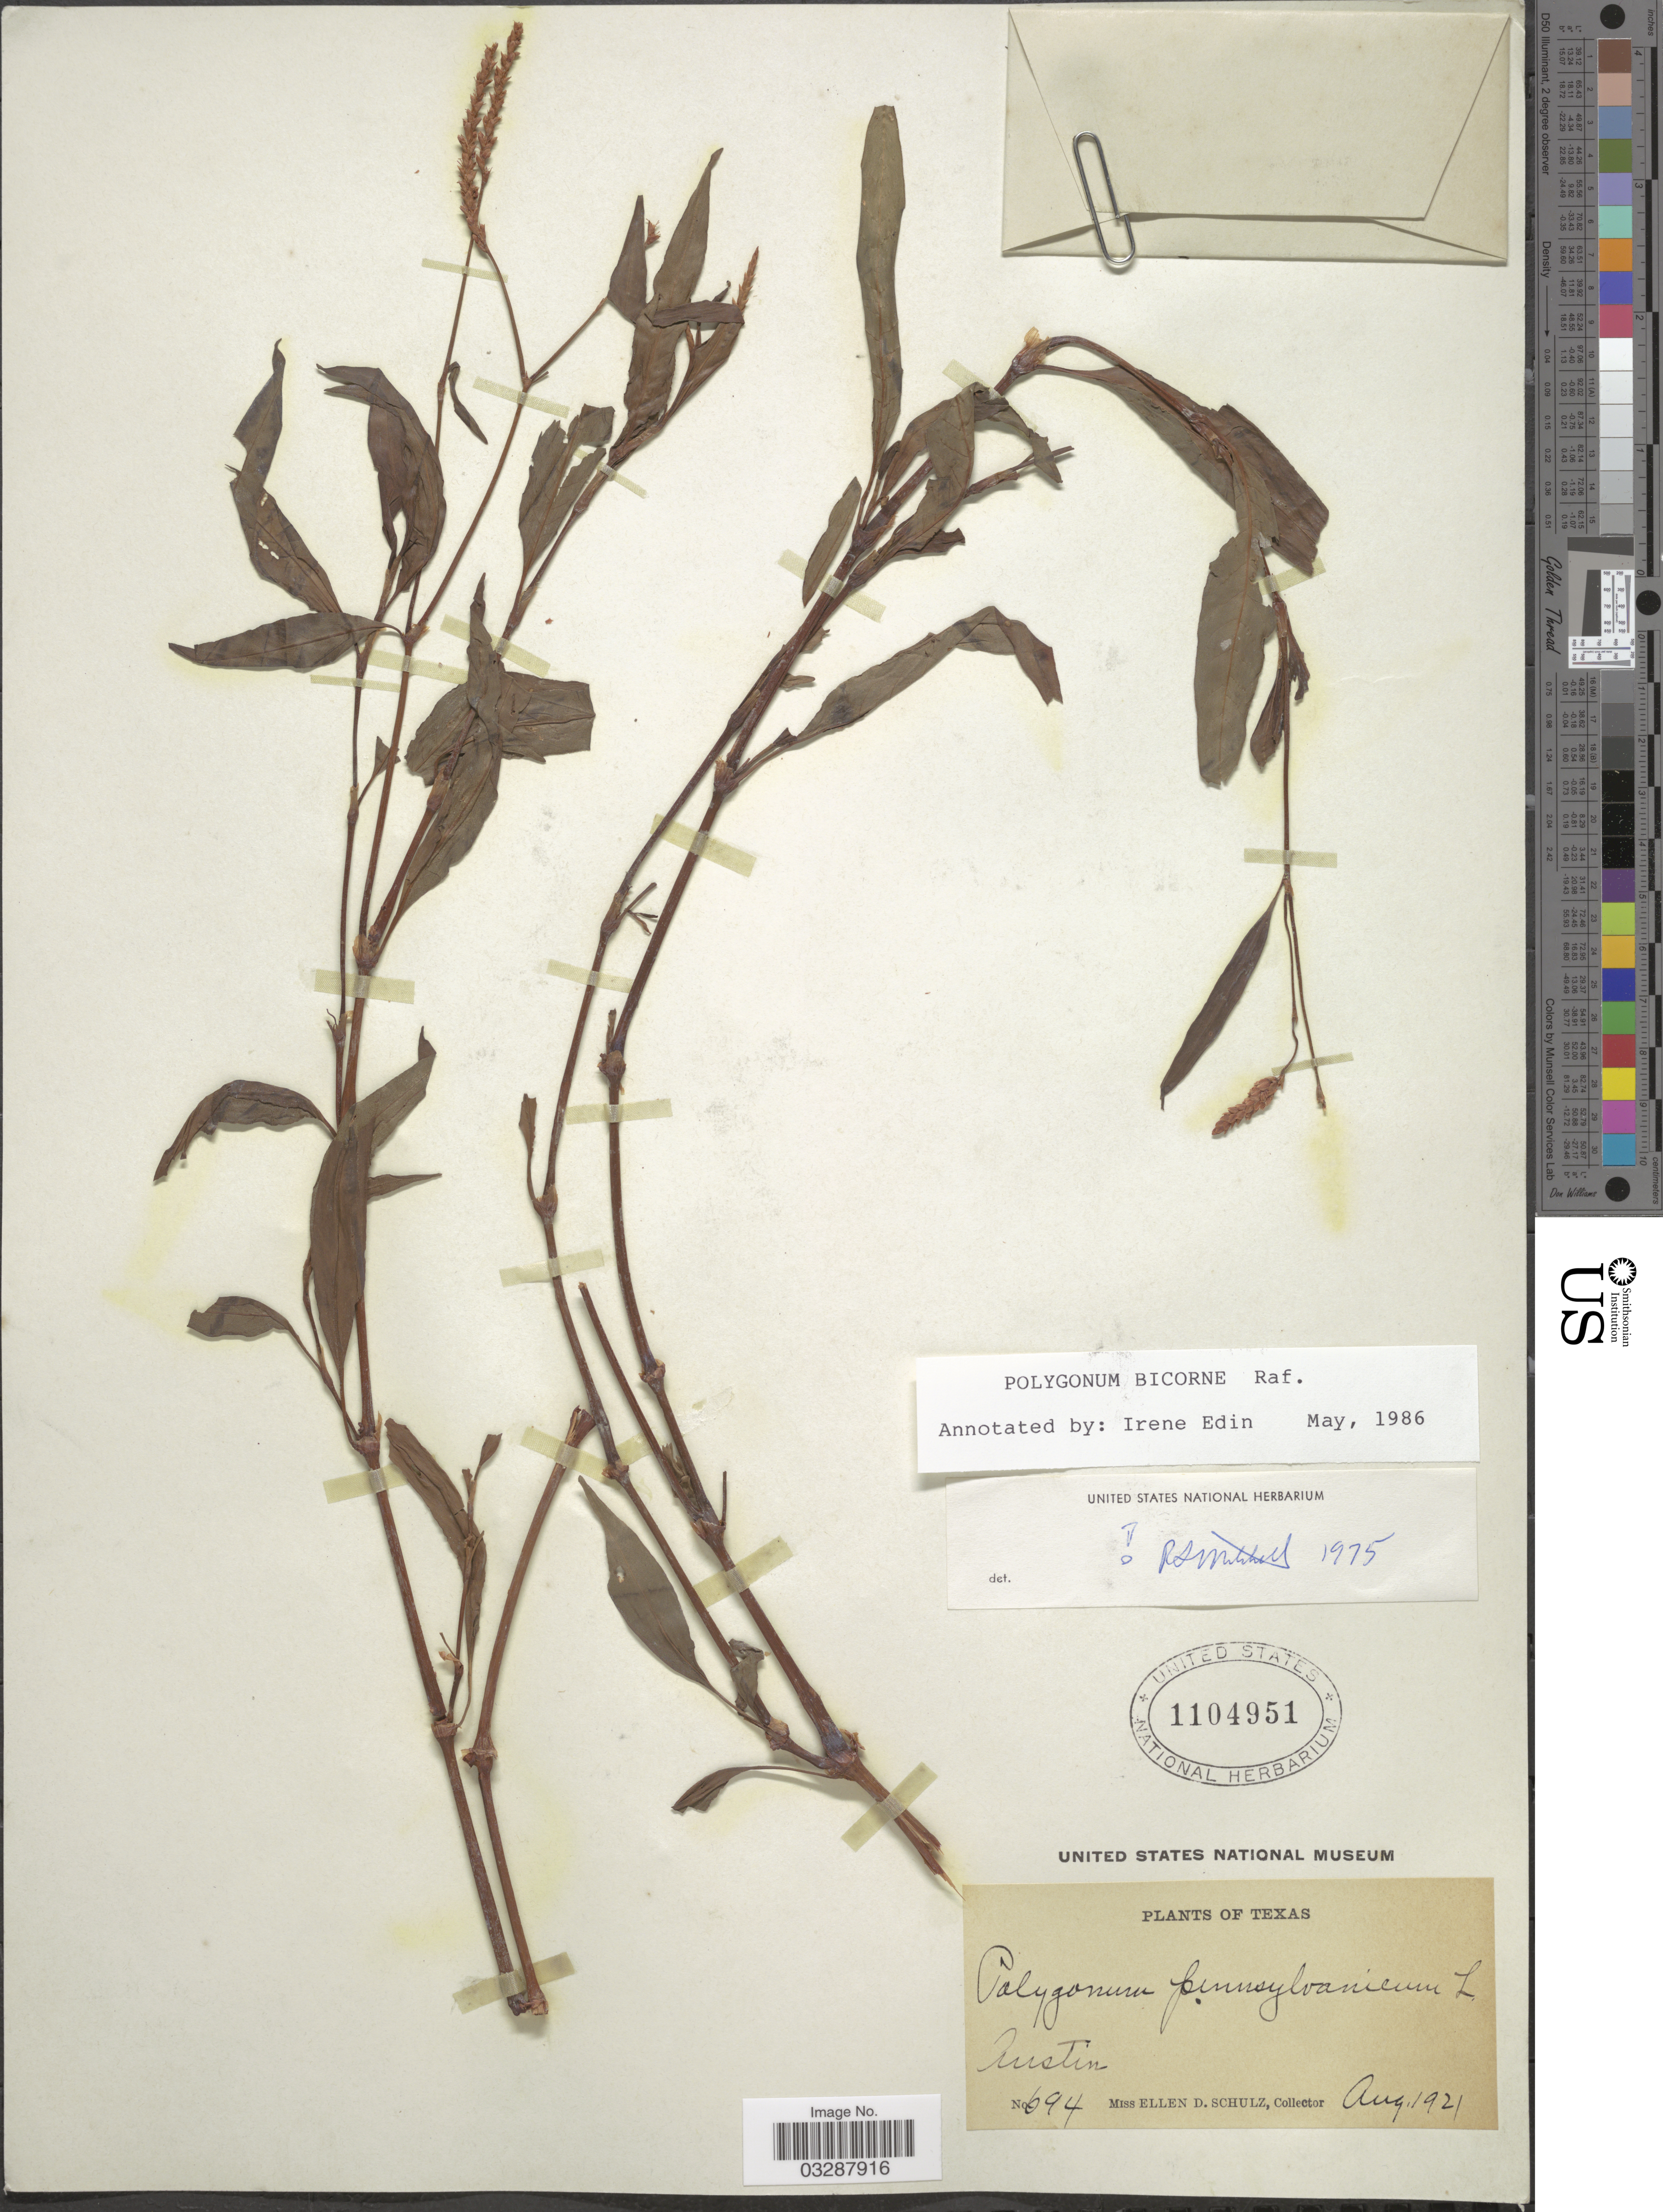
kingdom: Plantae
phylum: Tracheophyta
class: Magnoliopsida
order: Caryophyllales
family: Polygonaceae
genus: Persicaria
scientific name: Persicaria bicornis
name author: (Raf.) Nieuwl.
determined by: Atha, D. E.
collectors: E. D. Schulz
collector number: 694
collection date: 1921-08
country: United States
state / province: Texas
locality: Austin.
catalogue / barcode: US 1104951